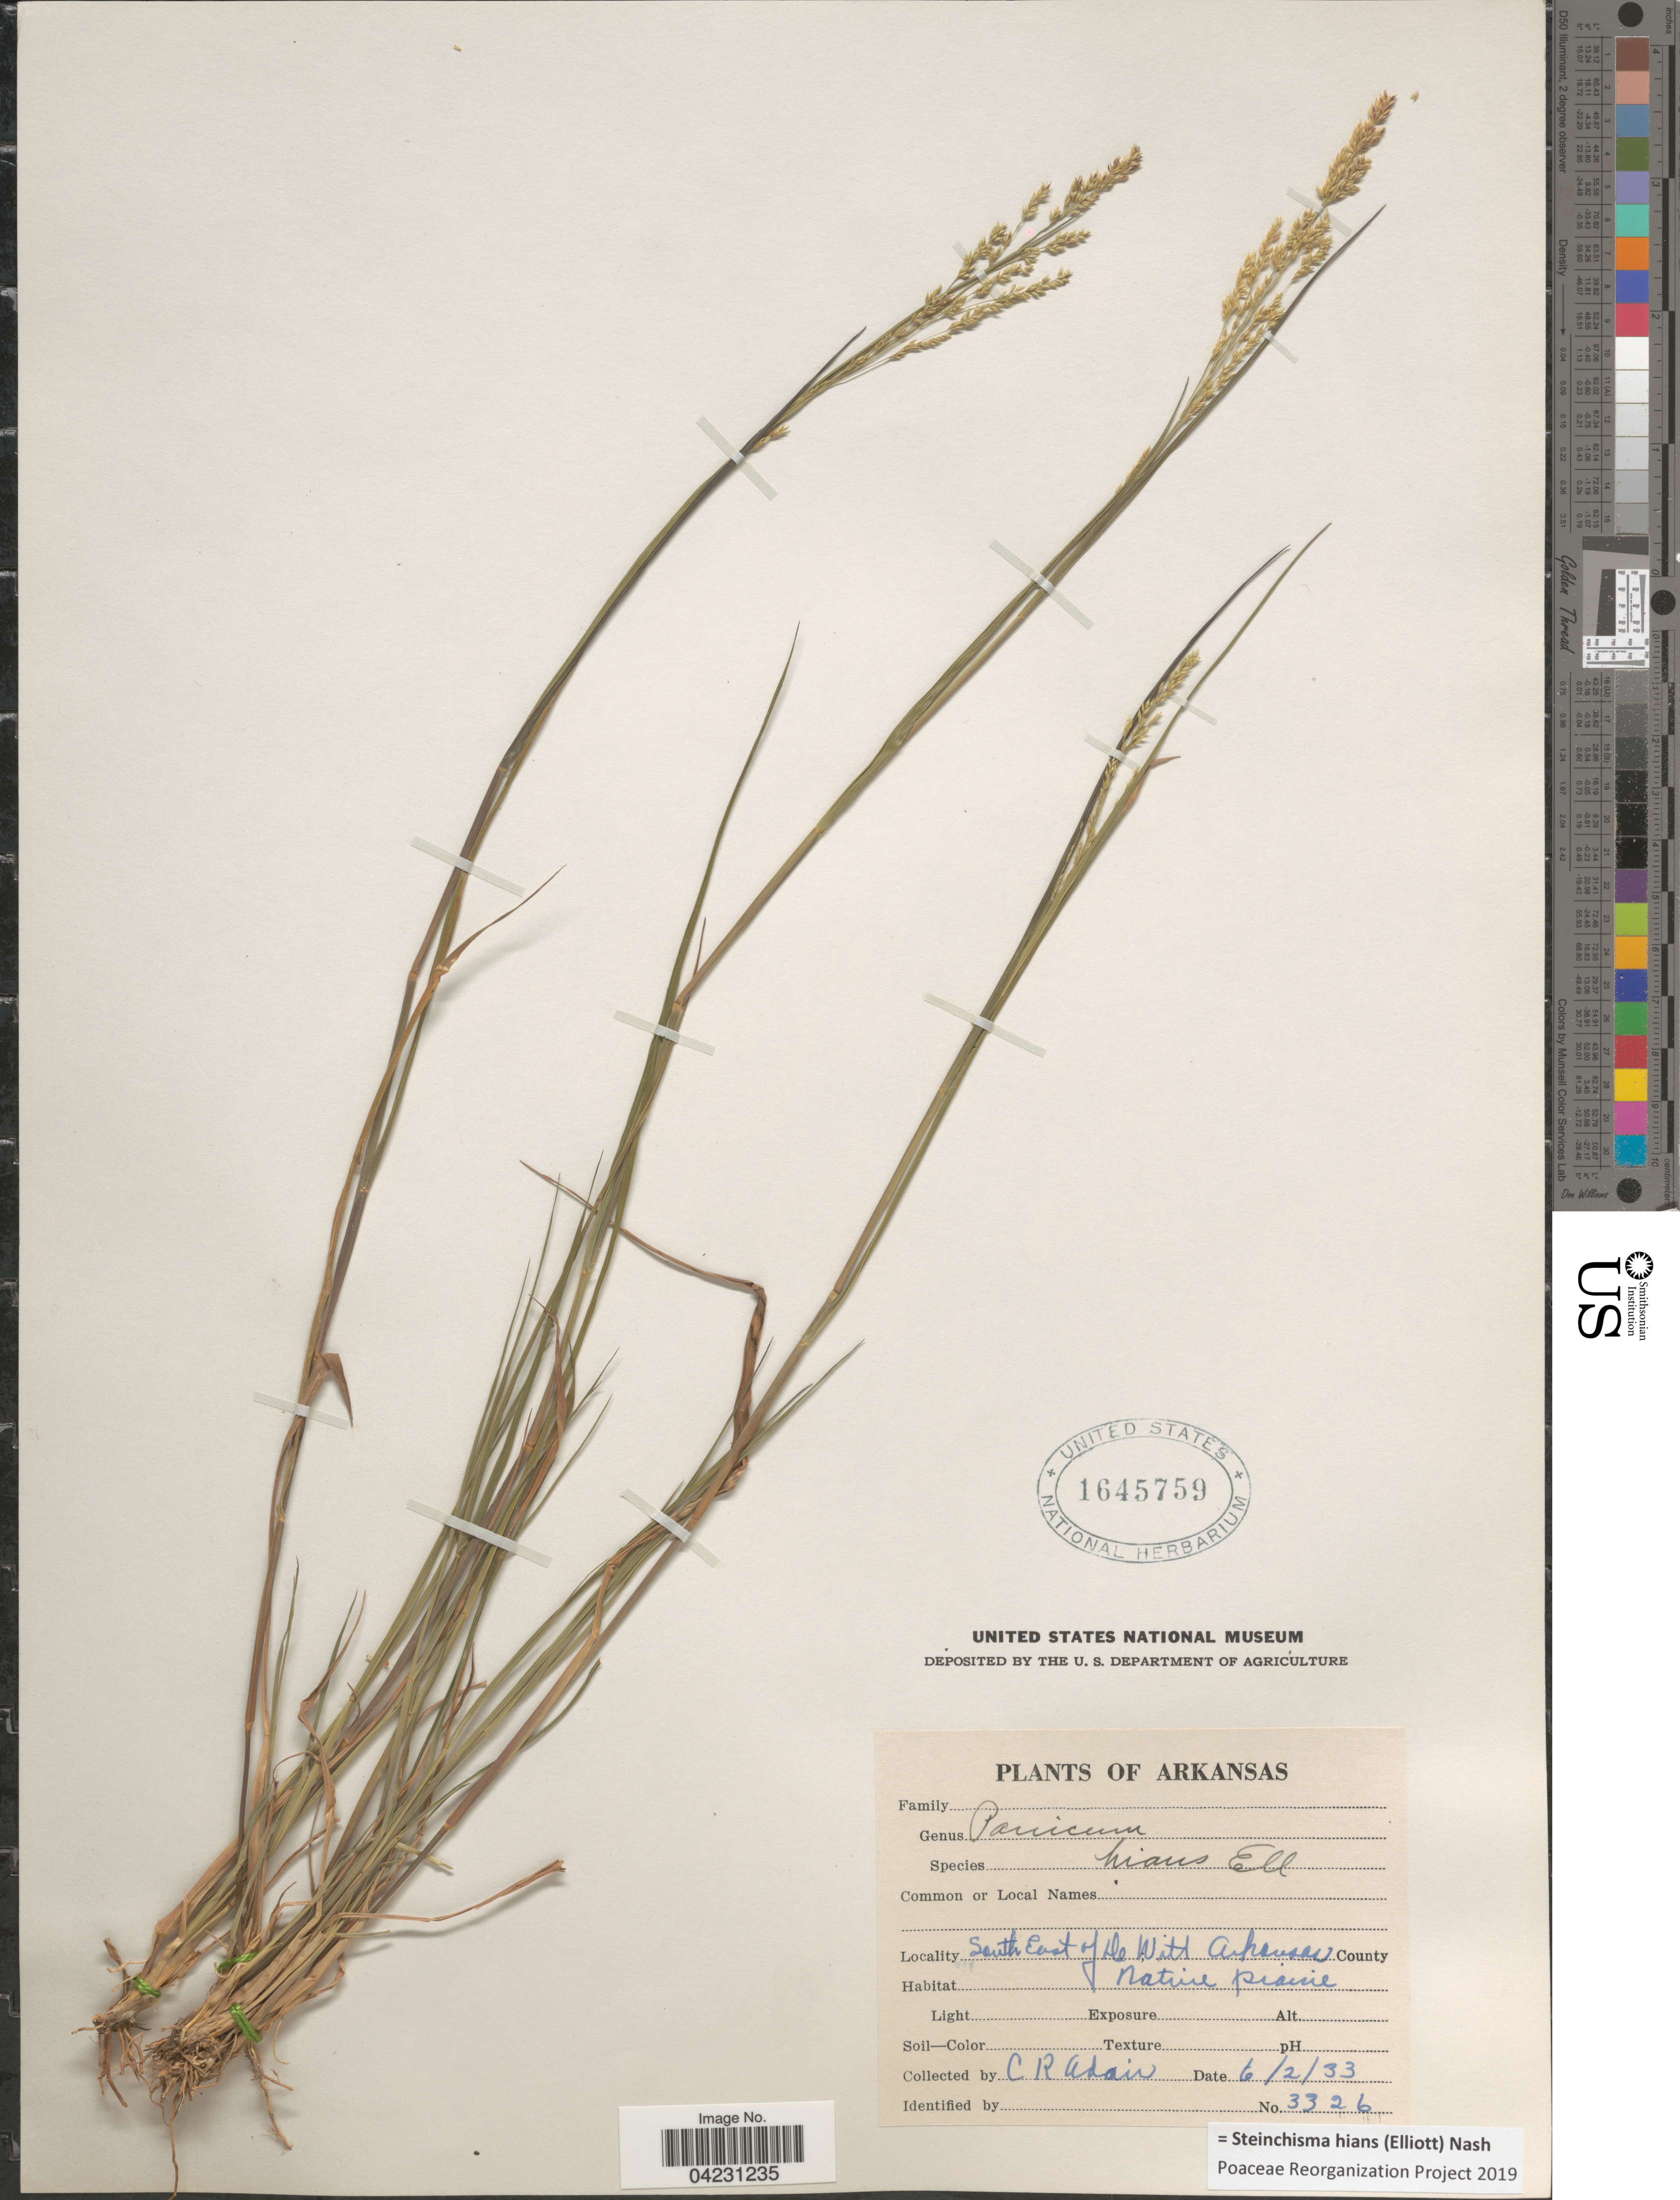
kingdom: Plantae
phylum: Tracheophyta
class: Liliopsida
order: Poales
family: Poaceae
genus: Steinchisma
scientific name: Steinchisma hians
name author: (Elliott) Nash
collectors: C. Adair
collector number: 3326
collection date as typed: Transcribed d/m/y: 2/6/33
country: United States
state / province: Arkansas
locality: South East of De Witt Arkansas County Native Prairie.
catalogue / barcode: US 1645759